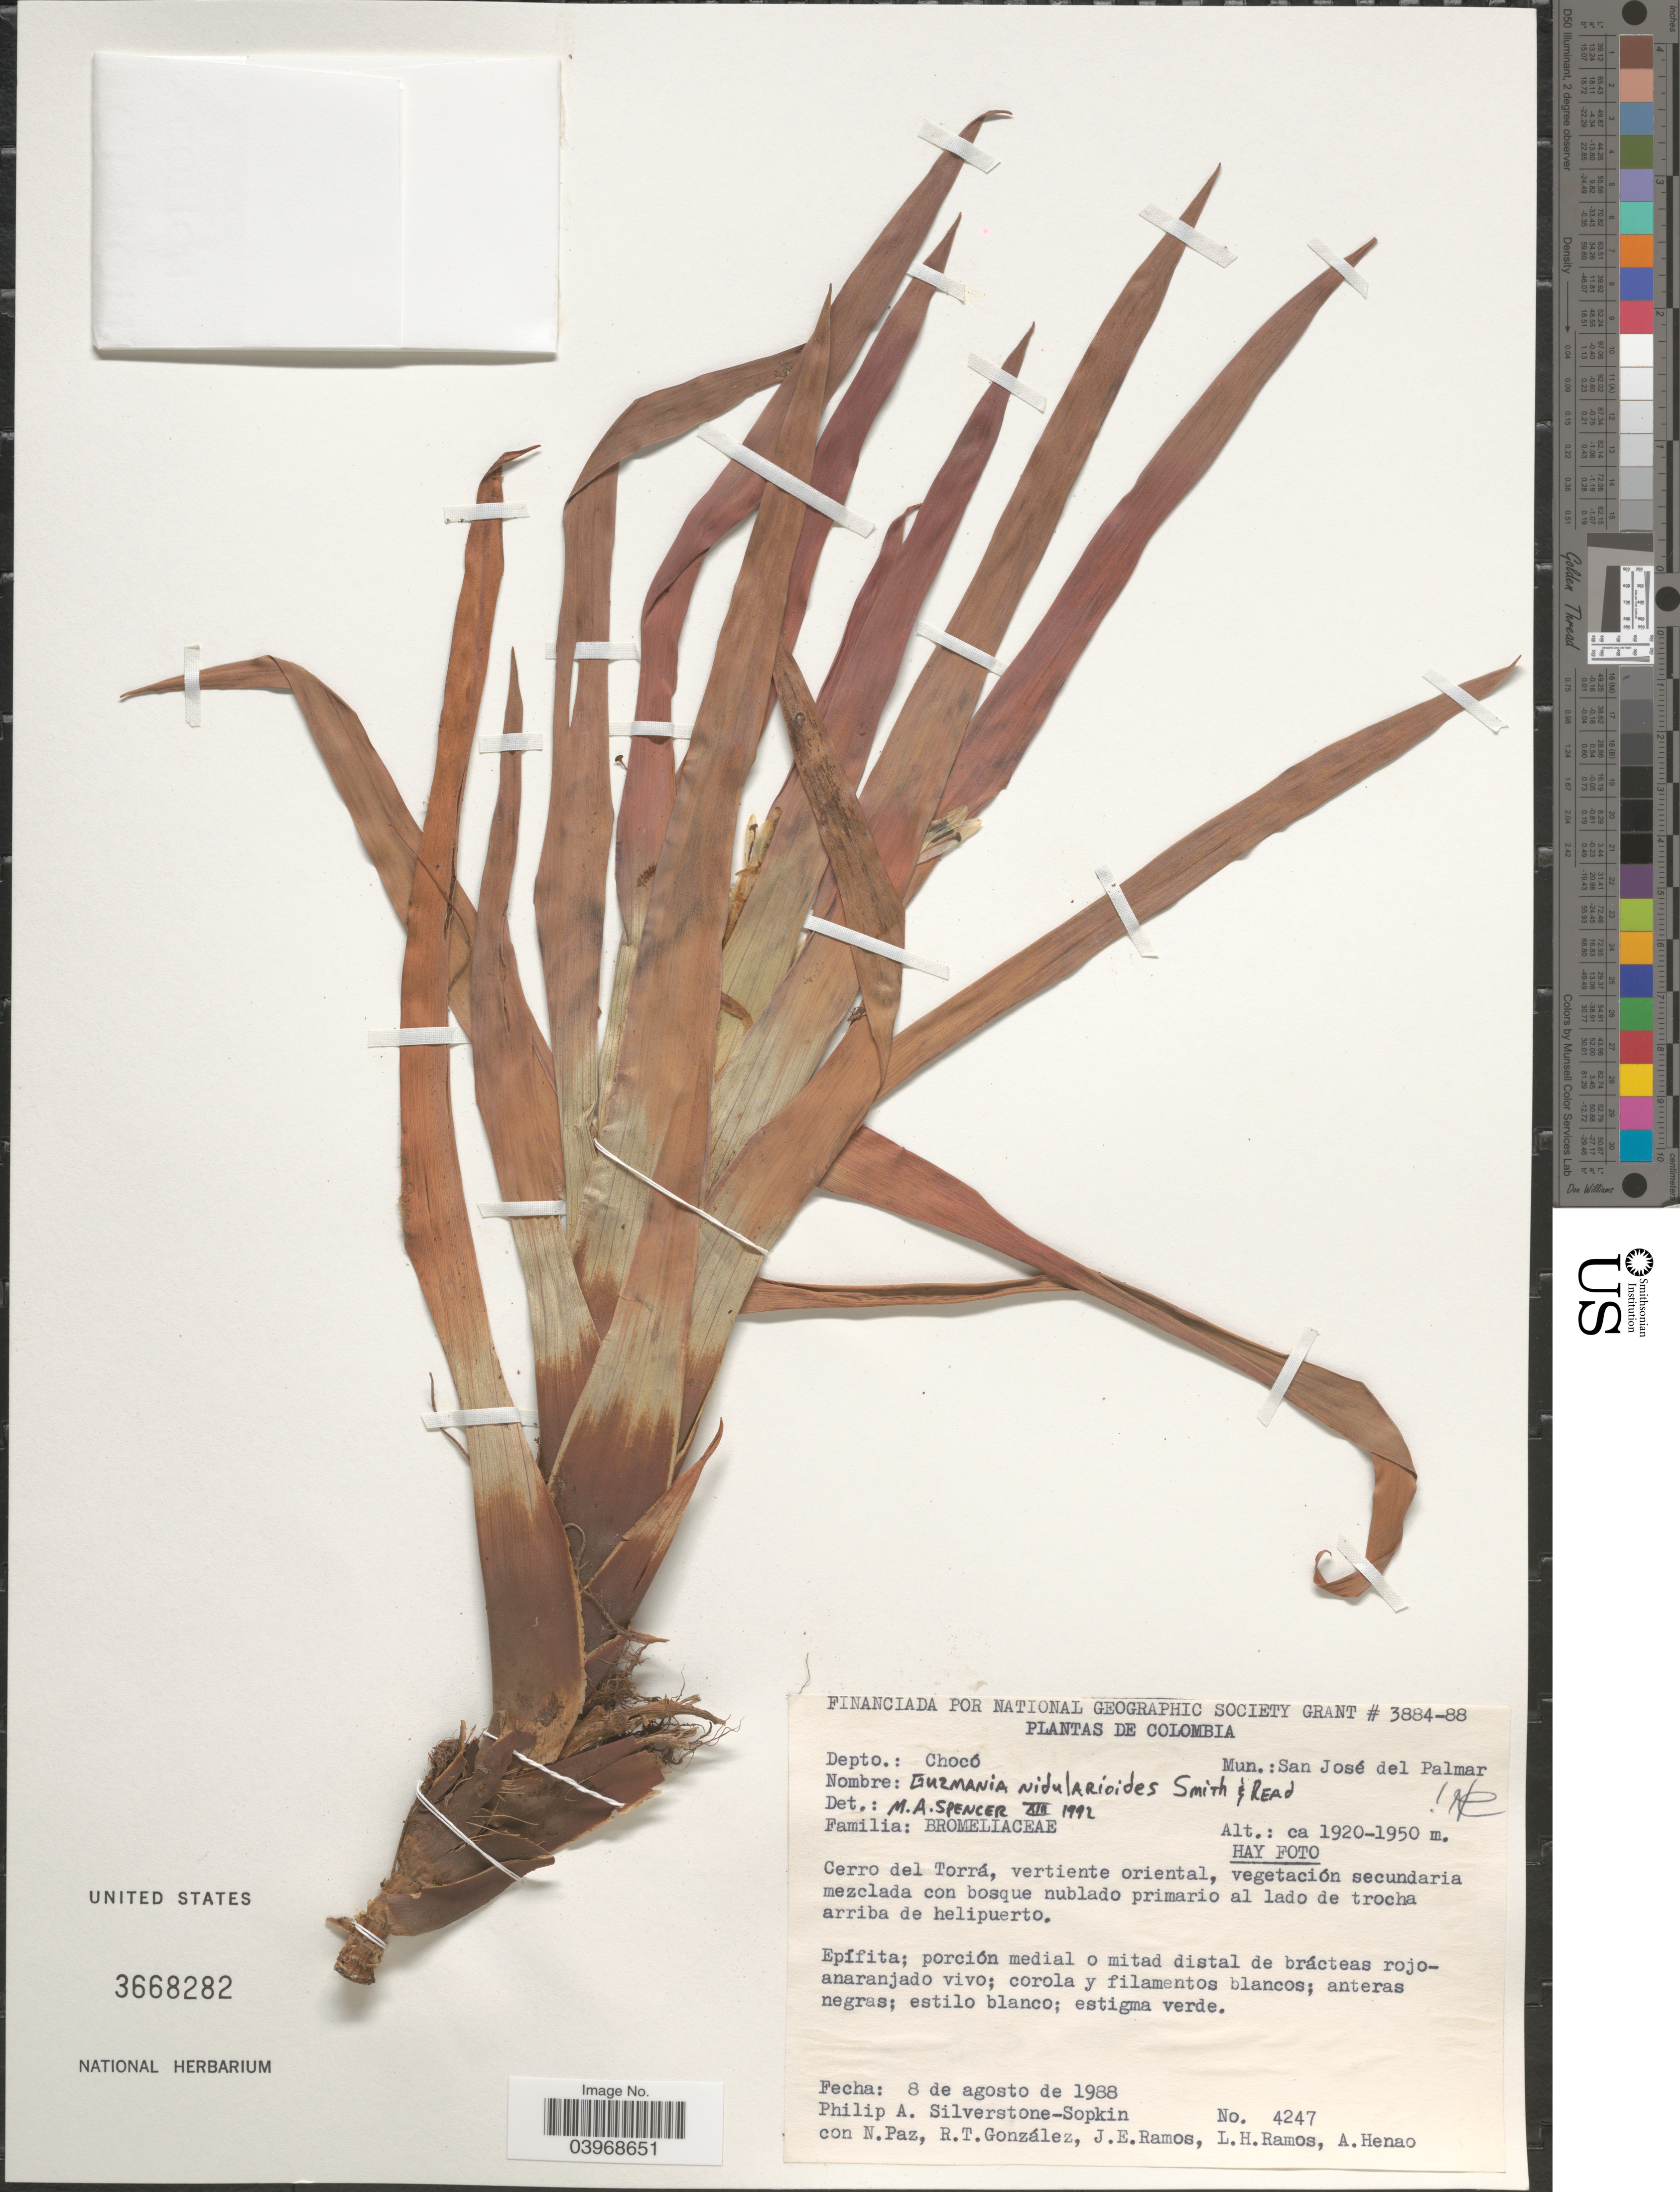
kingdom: Plantae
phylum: Tracheophyta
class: Liliopsida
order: Poales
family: Bromeliaceae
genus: Guzmania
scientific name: Guzmania nidularioides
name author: L.B. Sm. & Read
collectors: P. A. Silverstone-Sopkin, N. Paz, R. Gonzalez, J. E. Ramos & et al.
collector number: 4247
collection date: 1988-08-08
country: Colombia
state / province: Chocó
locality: Depto.: Chocó. Mun.: San José del Palmar. Cerro del Torrá, vertiente oriental.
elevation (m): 1920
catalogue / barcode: US 3668282